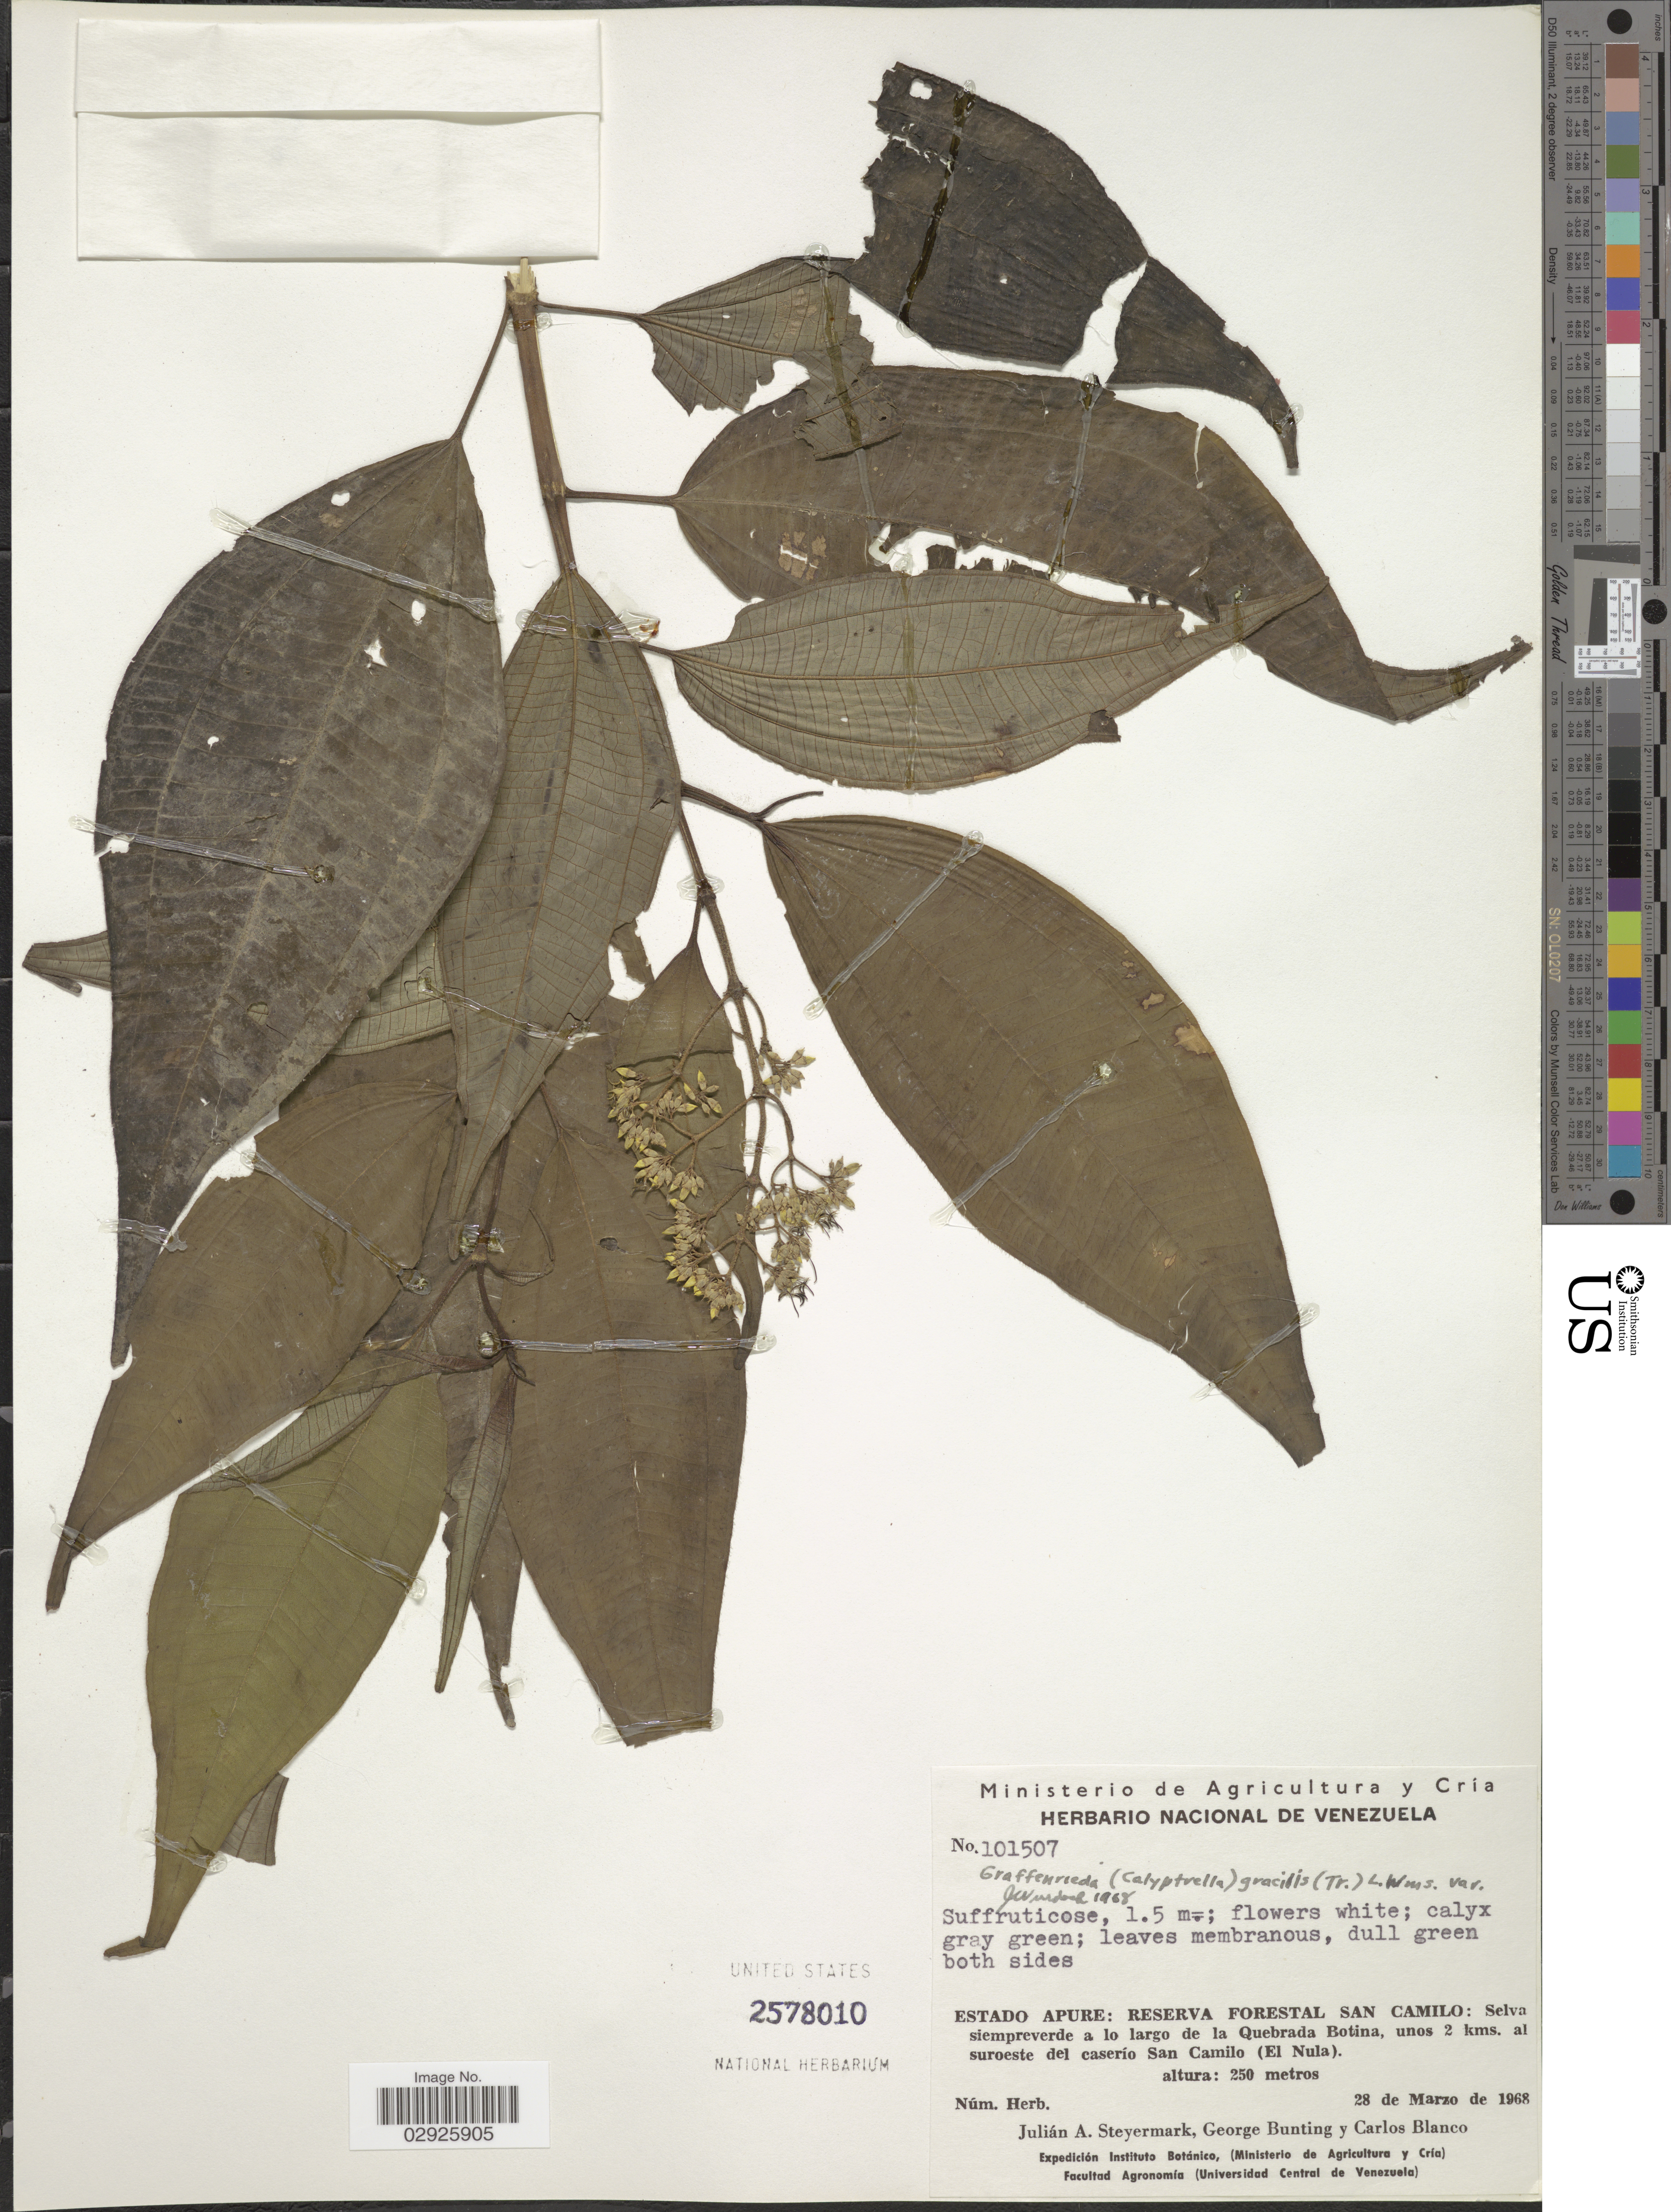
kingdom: Plantae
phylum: Tracheophyta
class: Magnoliopsida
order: Myrtales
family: Melastomataceae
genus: Graffenrieda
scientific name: Graffenrieda gracilis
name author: (Triana) L.O. Williams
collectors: J. Steyermark, G. S. Bunting & C. Blanco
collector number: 101507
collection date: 1968-03-28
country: Venezuela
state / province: Apure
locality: Reserva Forestal San Camilo: Selva siempreverde a lo largo de la Quebrada Botina, unos 2 kms. al suroeste del caserío San Camilo (El Nula).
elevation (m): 250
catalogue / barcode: US 2578010